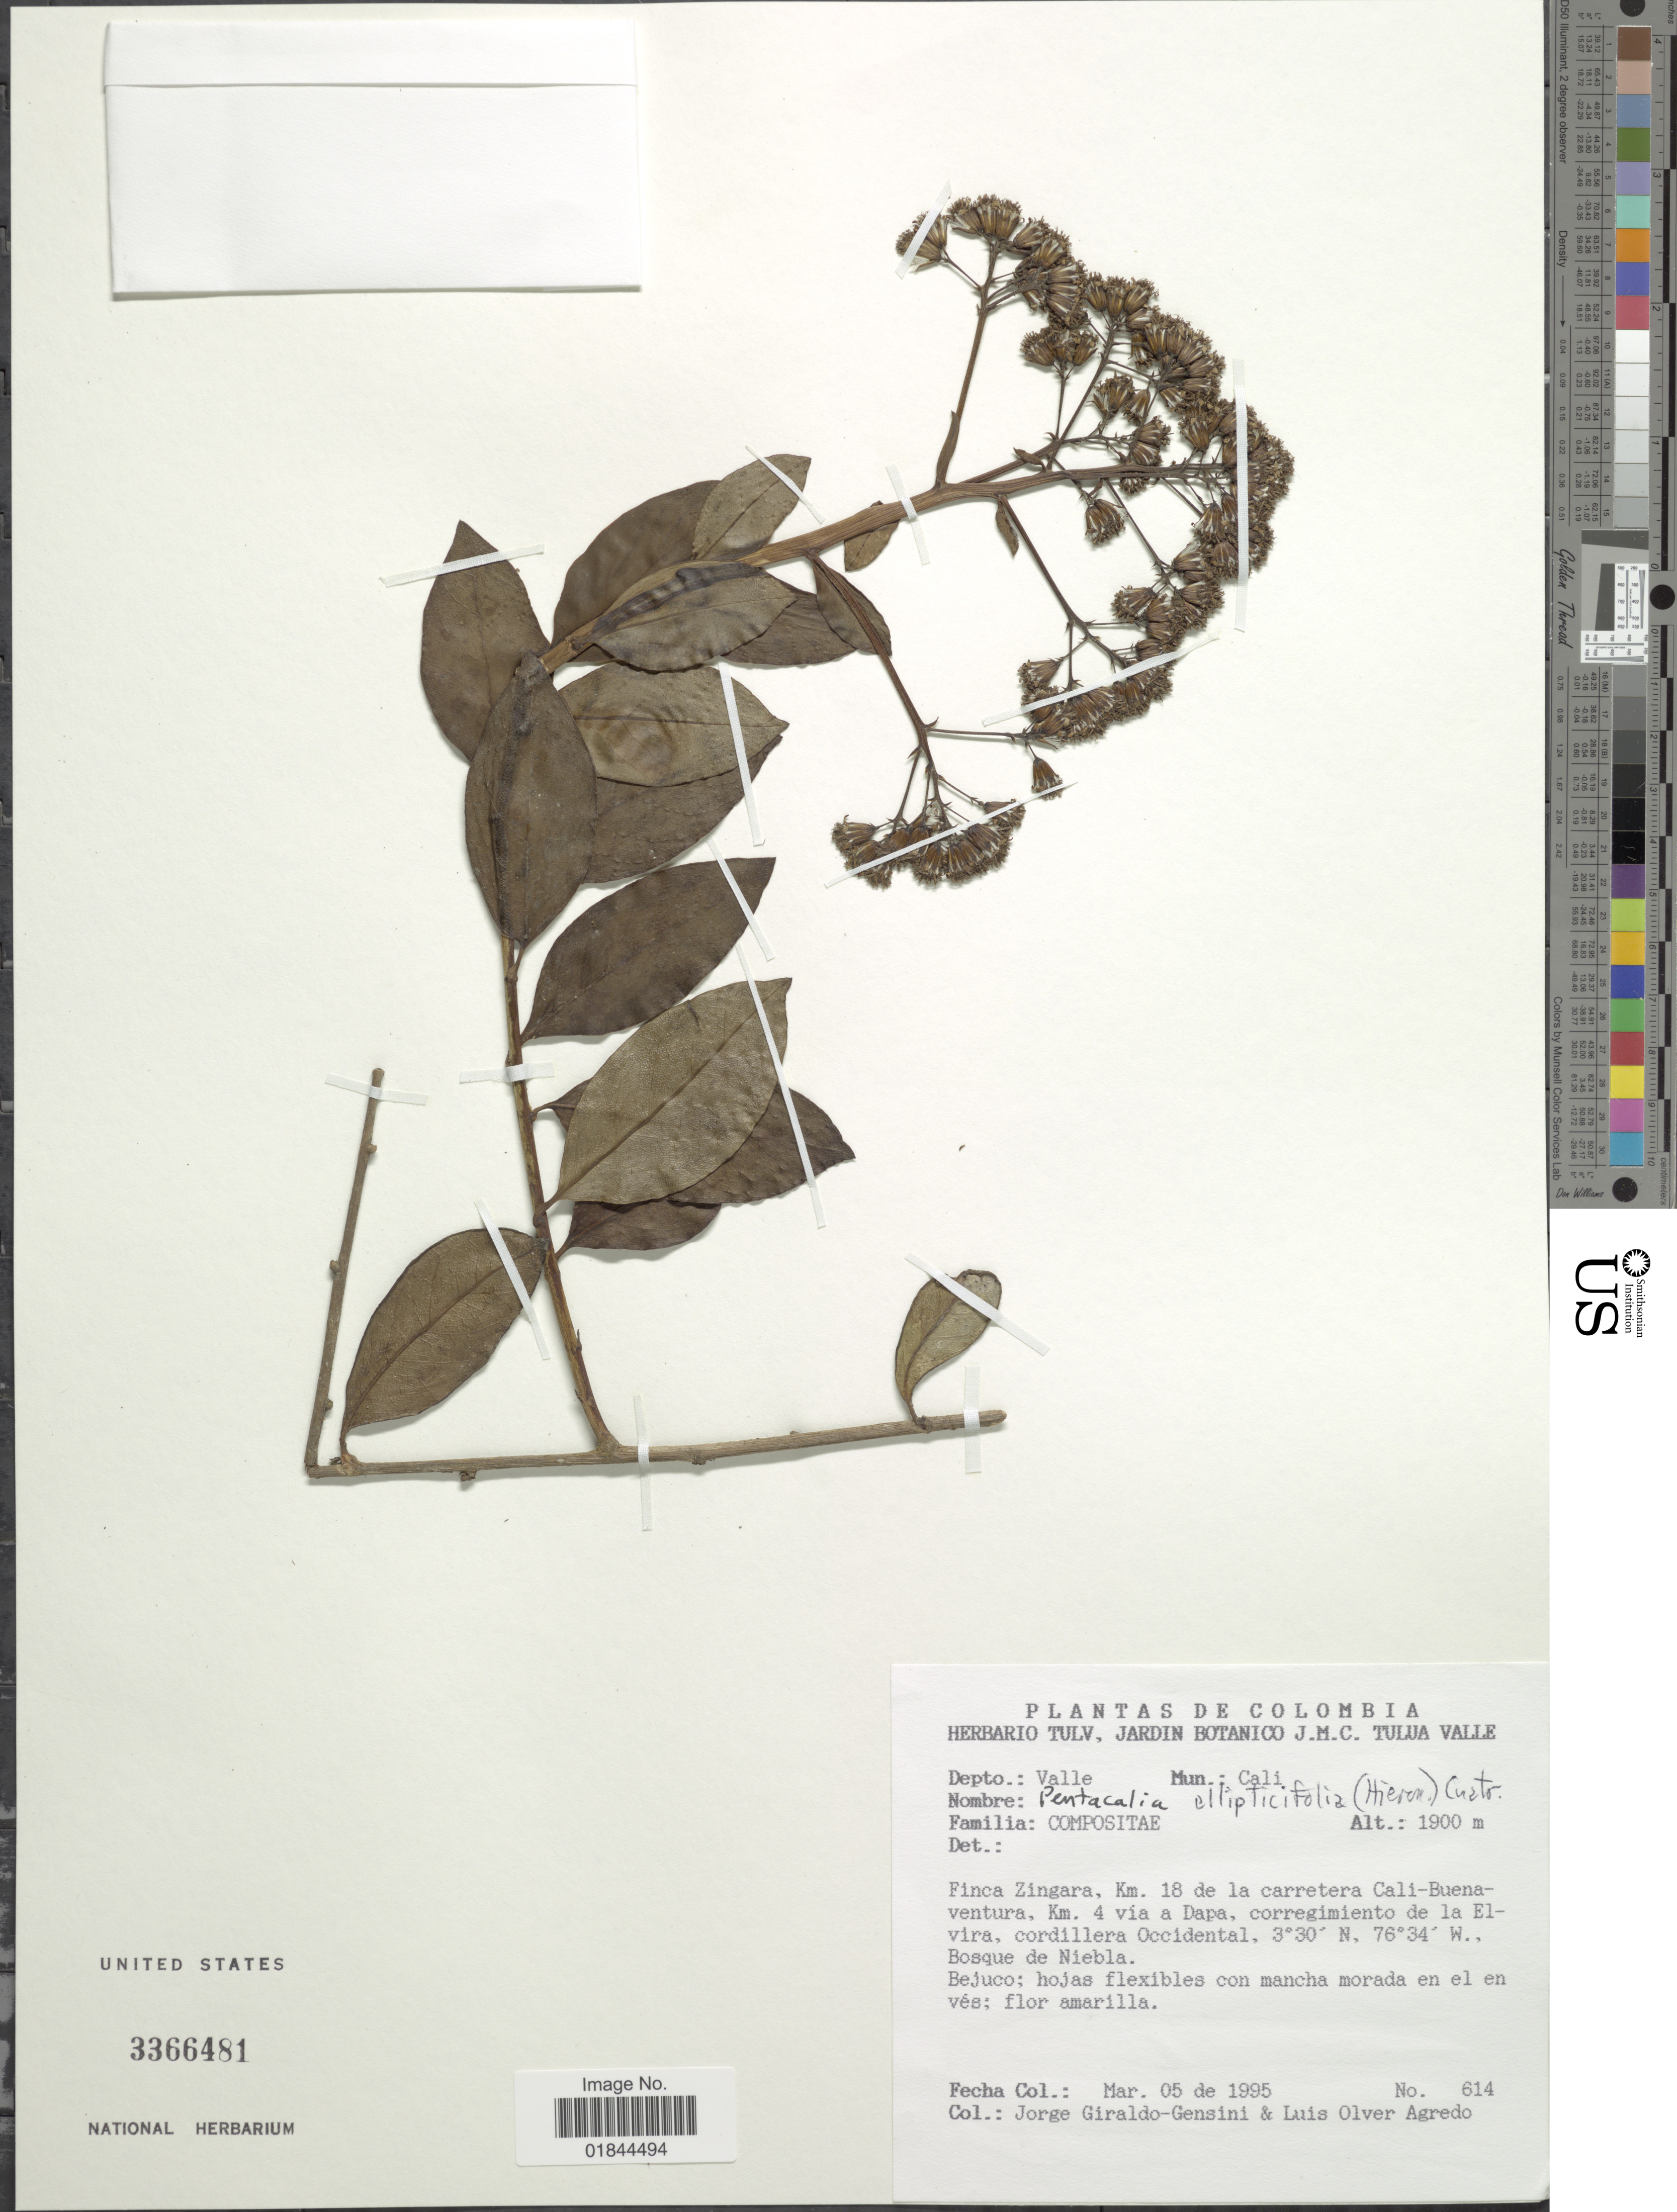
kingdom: Plantae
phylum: Tracheophyta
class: Magnoliopsida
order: Asterales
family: Asteraceae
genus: Pentacalia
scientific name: Pentacalia ellipticifolia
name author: (Hieron.) Cuatrec.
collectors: J. Giraldo-Gensini & L. O. Agredo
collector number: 614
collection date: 1995-03-05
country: Colombia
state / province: Valle del Cauca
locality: Depto: Valle, Mun: Cali, Finca Zingara, km 18 de la carretera Cali-Buenaventura, Km 4 vía a Dapa. corregimientode la Elvira, cordillera Occidental, Bosque de Niebla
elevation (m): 1900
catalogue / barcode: US 3366481